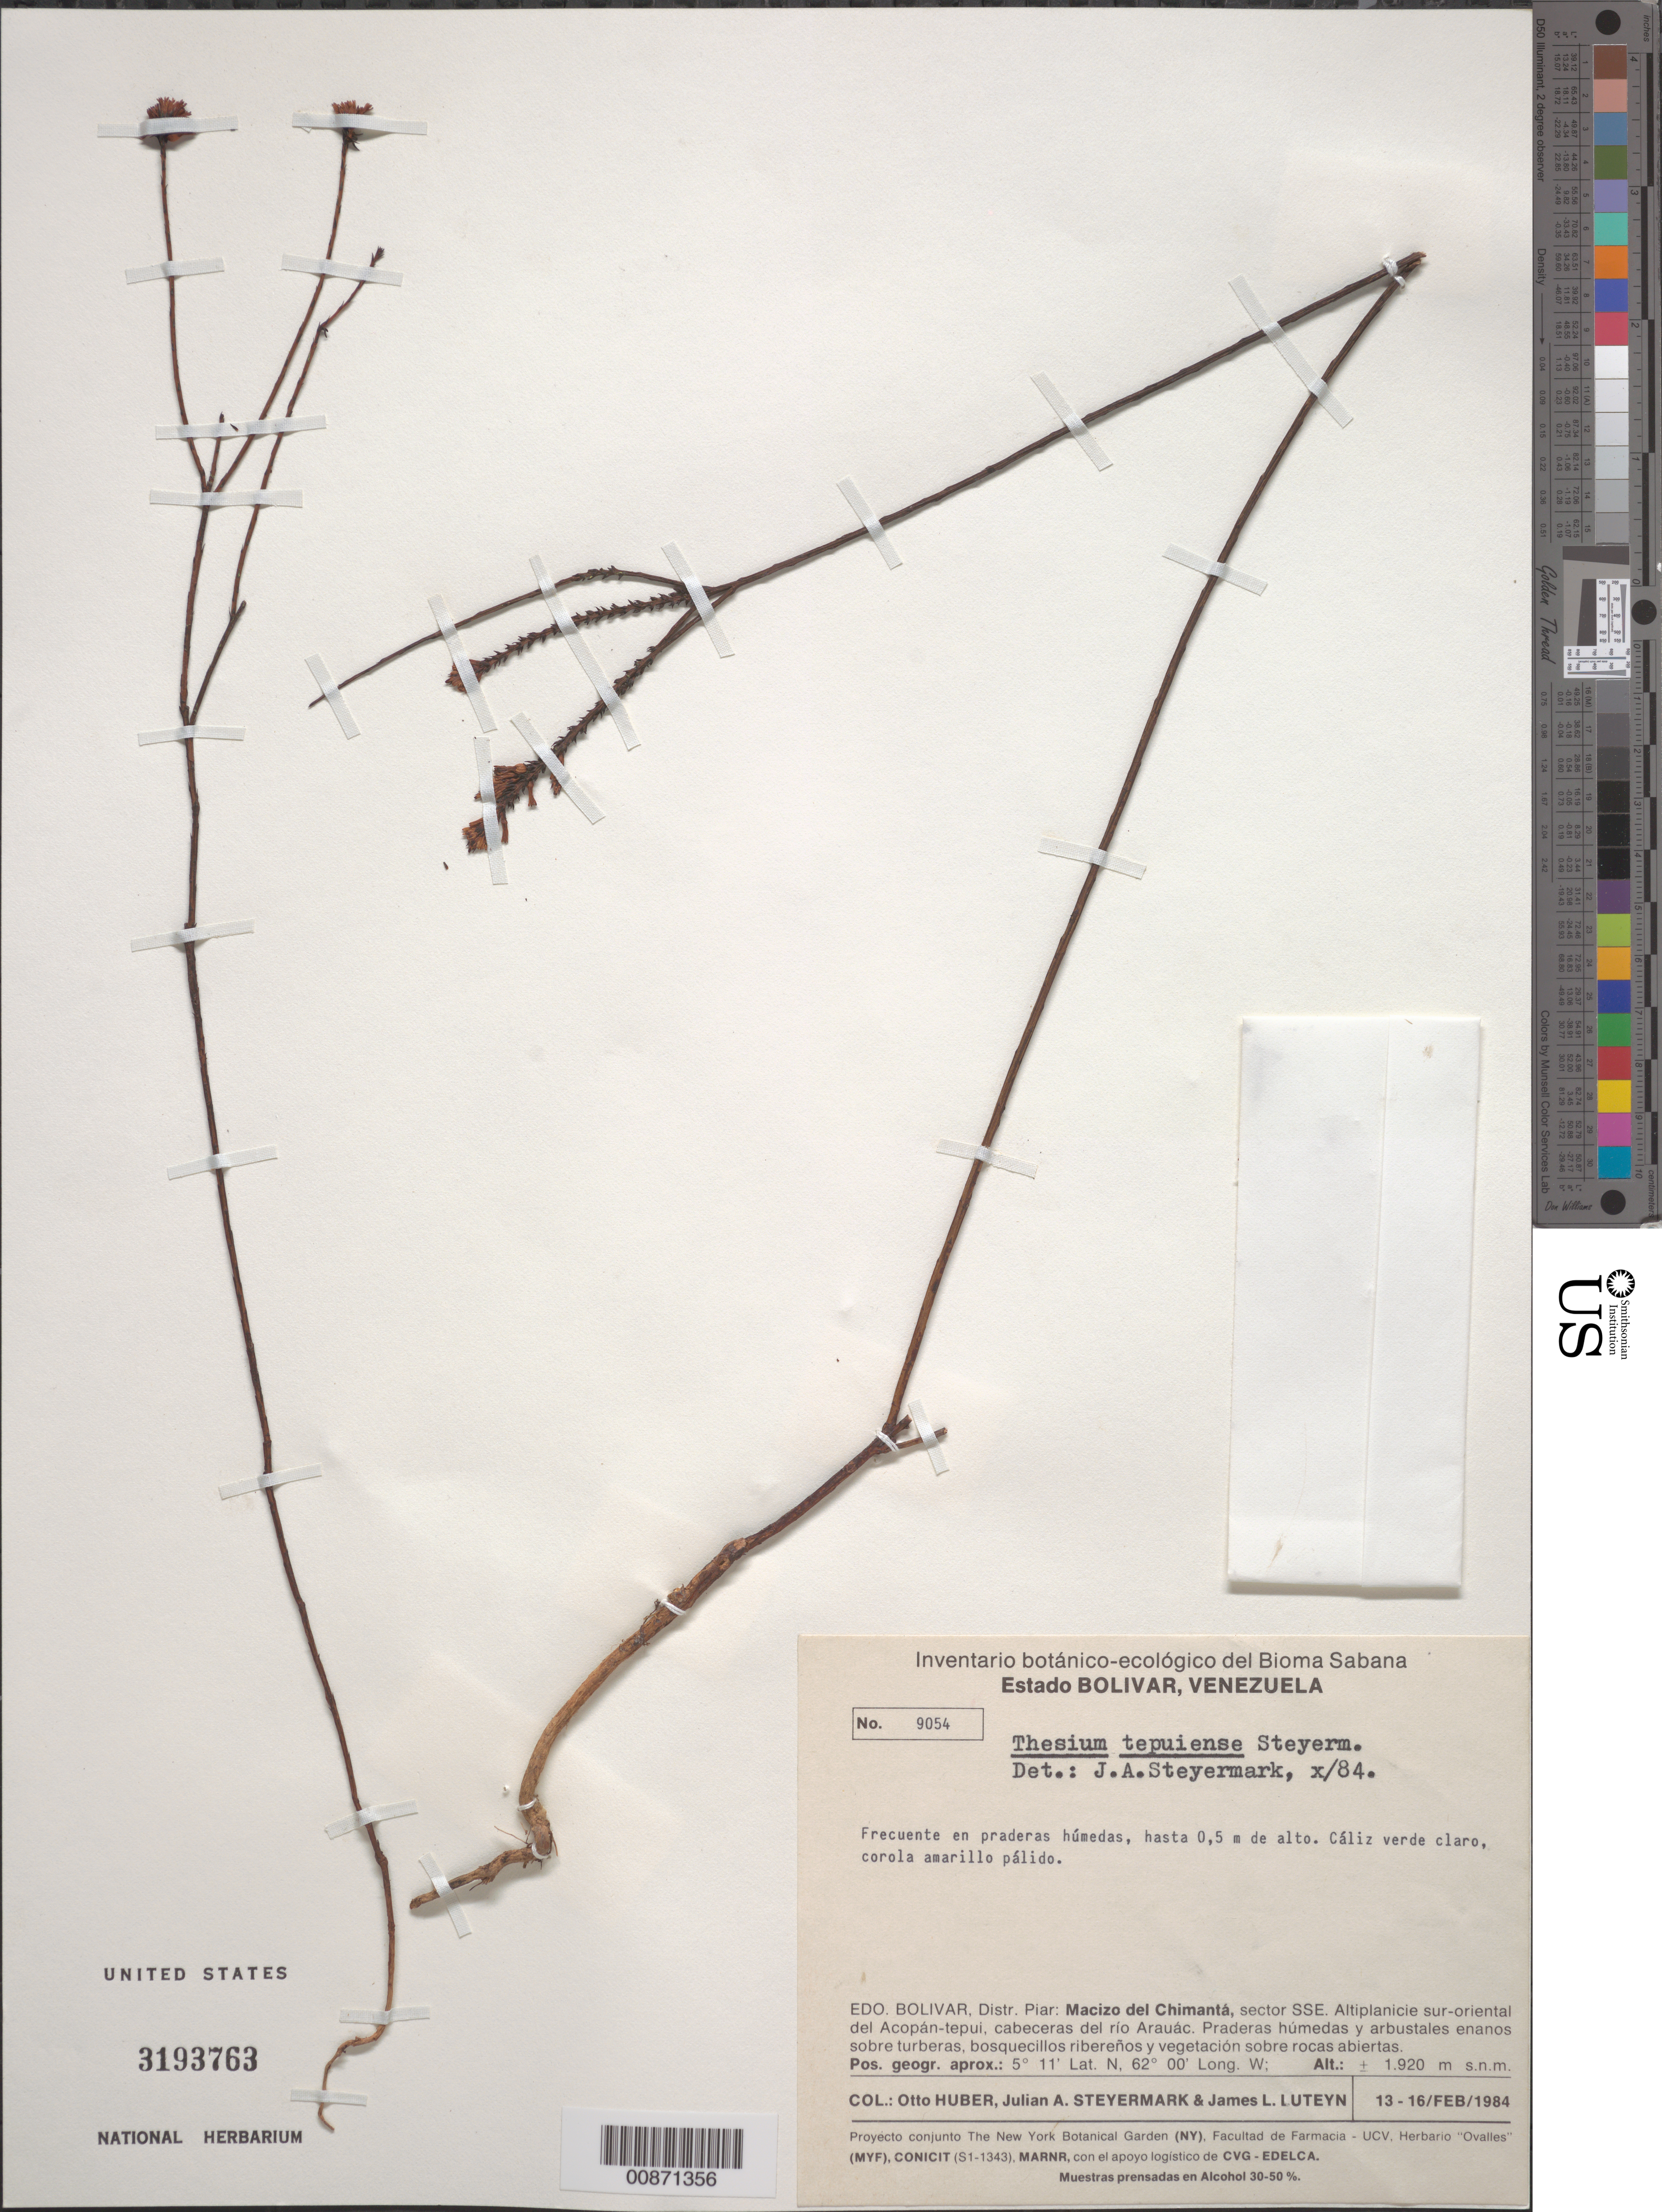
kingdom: Plantae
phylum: Tracheophyta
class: Magnoliopsida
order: Santalales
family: Thesiaceae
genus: Thesium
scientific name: Thesium tepuiense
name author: Steyerm.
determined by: Steyermark, Julian A., (VEN)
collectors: O. Huber, J. Steyermark & J. L. Luteyn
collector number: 9054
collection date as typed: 13-Feb-84 to 16-Feb-84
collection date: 1984-02-13/1984-02-16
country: Venezuela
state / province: Bolívar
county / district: Piar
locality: Macizo del Chimantá, sector SSE, Altiplanicie sur-oriental del Acopán-tepuí; cabeceras del río Arauác.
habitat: Praderas húmedas; praderas húmedas y arbustales enanos sobre tuberas, bosquecillos riberenos y vegetación sobre rocas abiertas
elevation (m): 1920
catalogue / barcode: US 3193763